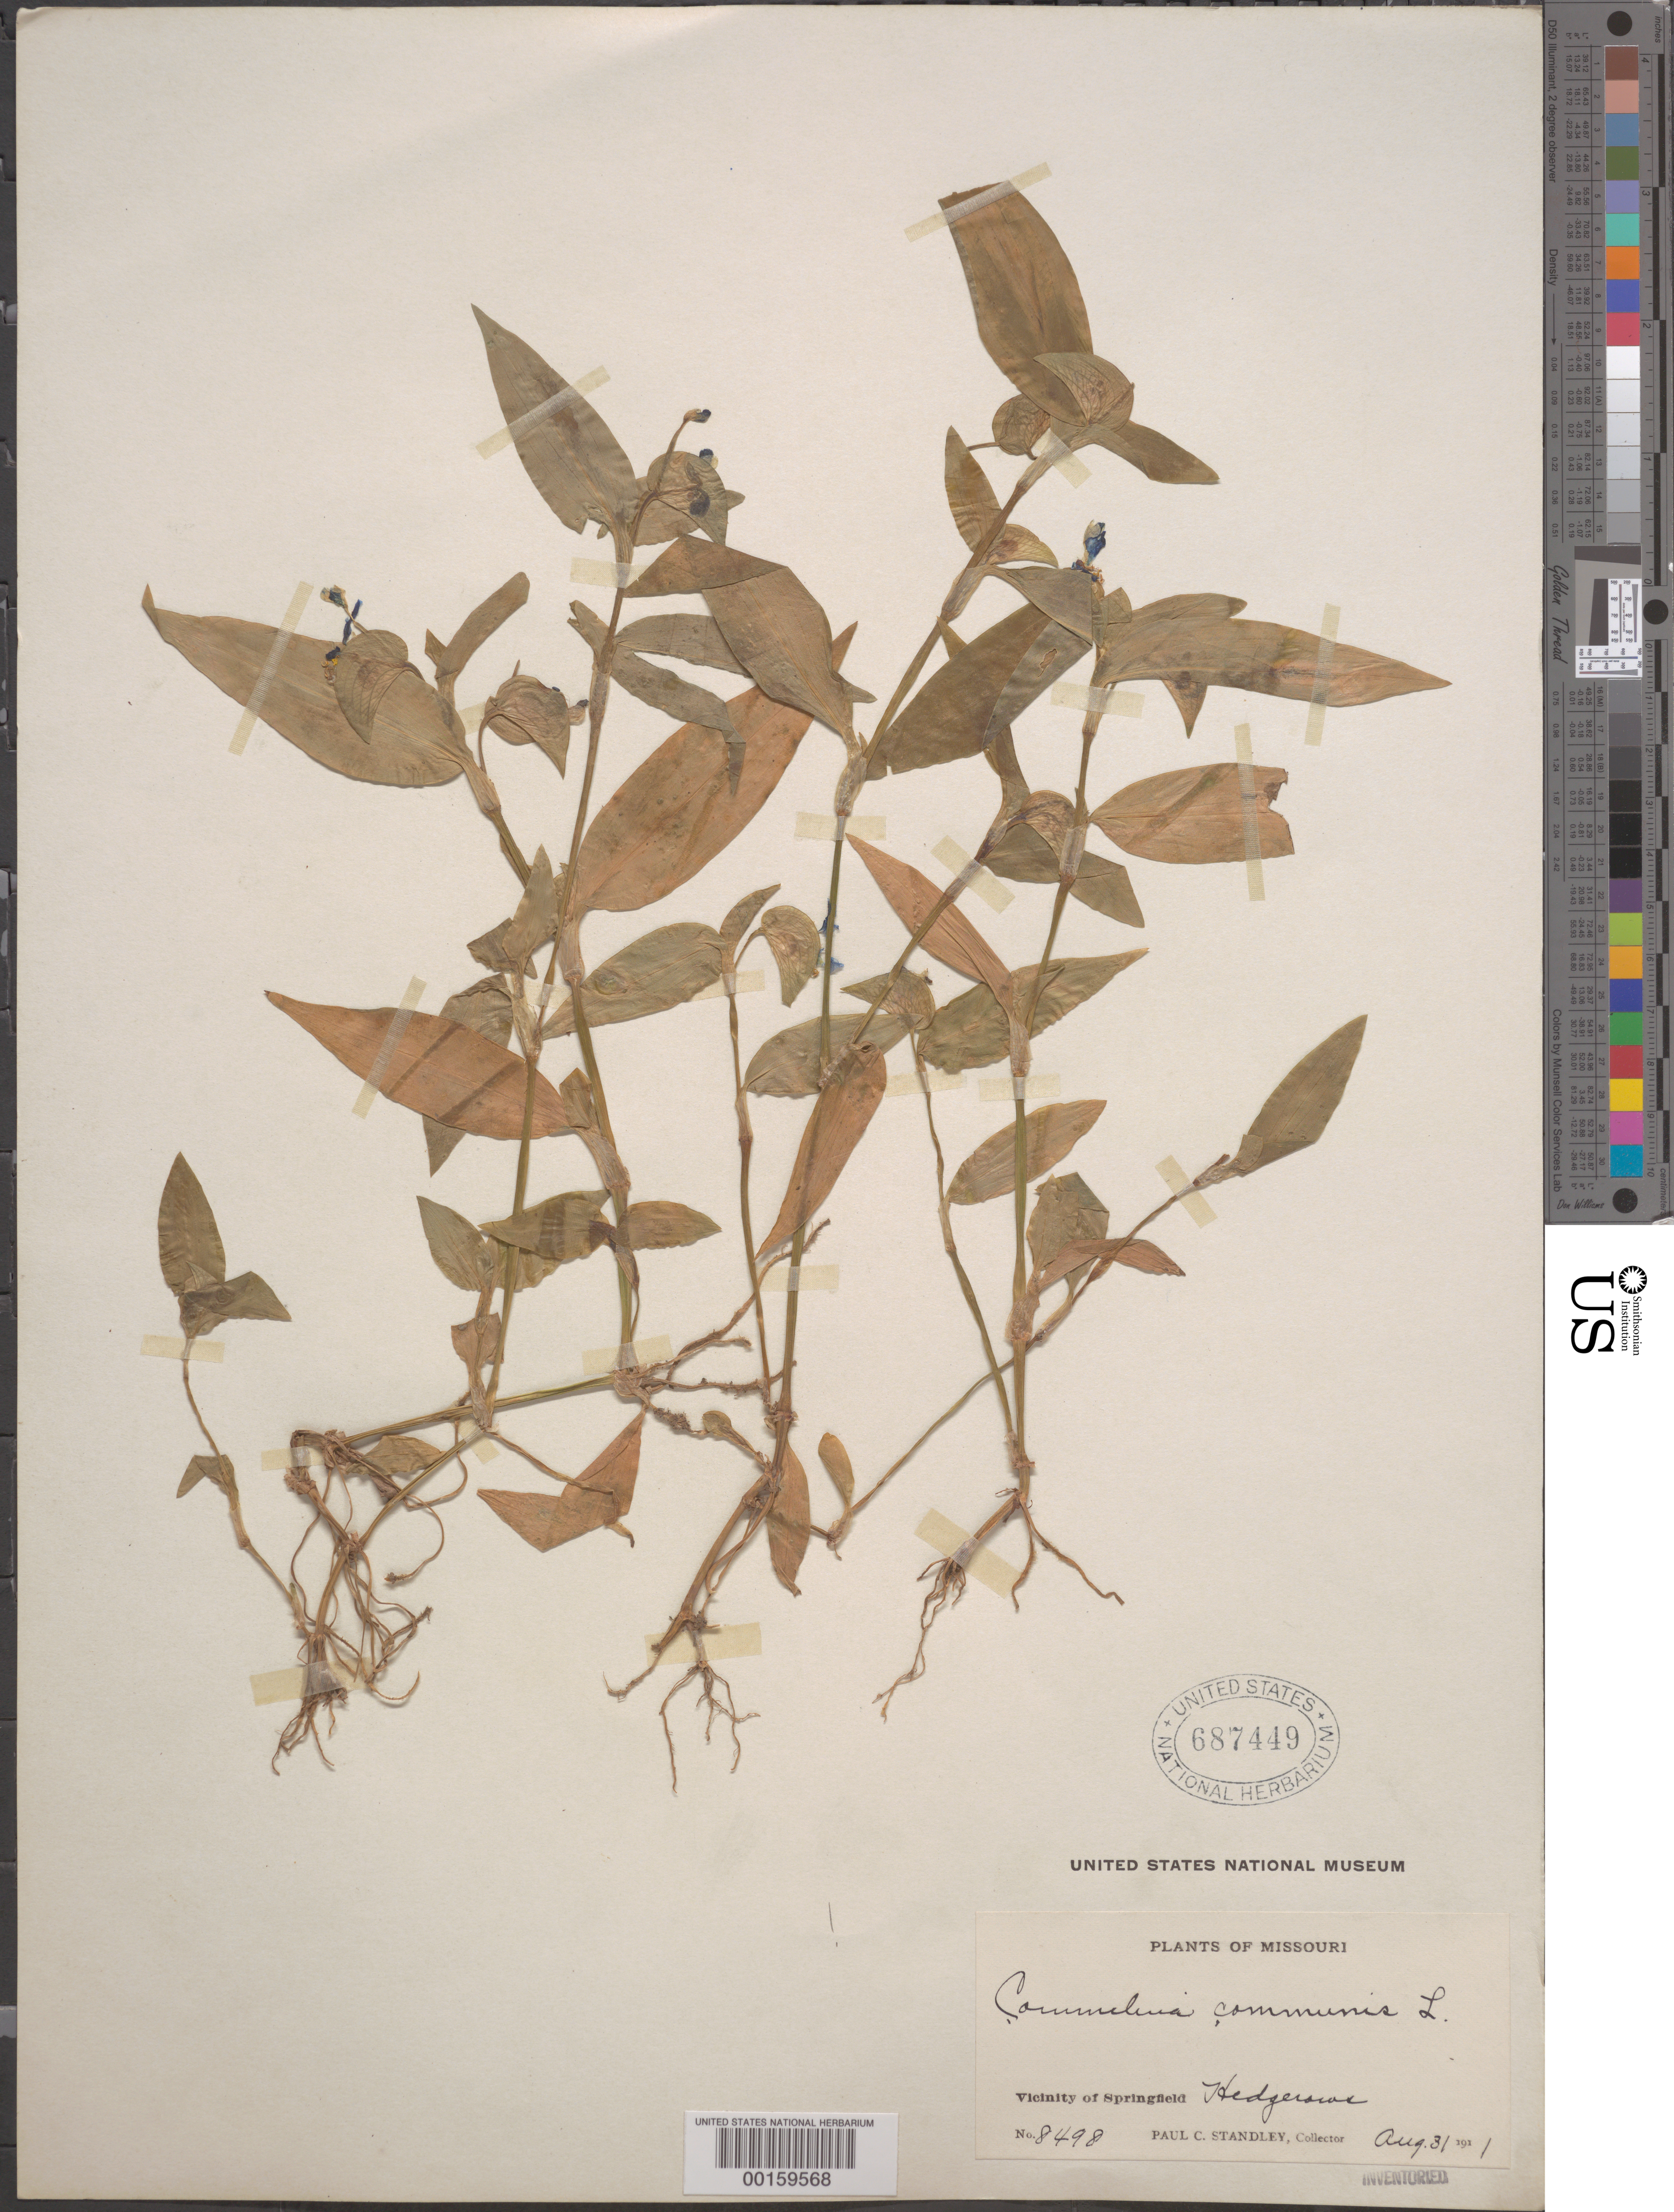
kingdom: Plantae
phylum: Tracheophyta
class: Liliopsida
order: Commelinales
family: Commelinaceae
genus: Commelina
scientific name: Commelina communis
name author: L.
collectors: P. C. Standley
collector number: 8498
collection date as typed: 31 Aug 1911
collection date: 1911-08-31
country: United States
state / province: Missouri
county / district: Greene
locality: Springfield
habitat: Hedgerows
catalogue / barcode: US 687449